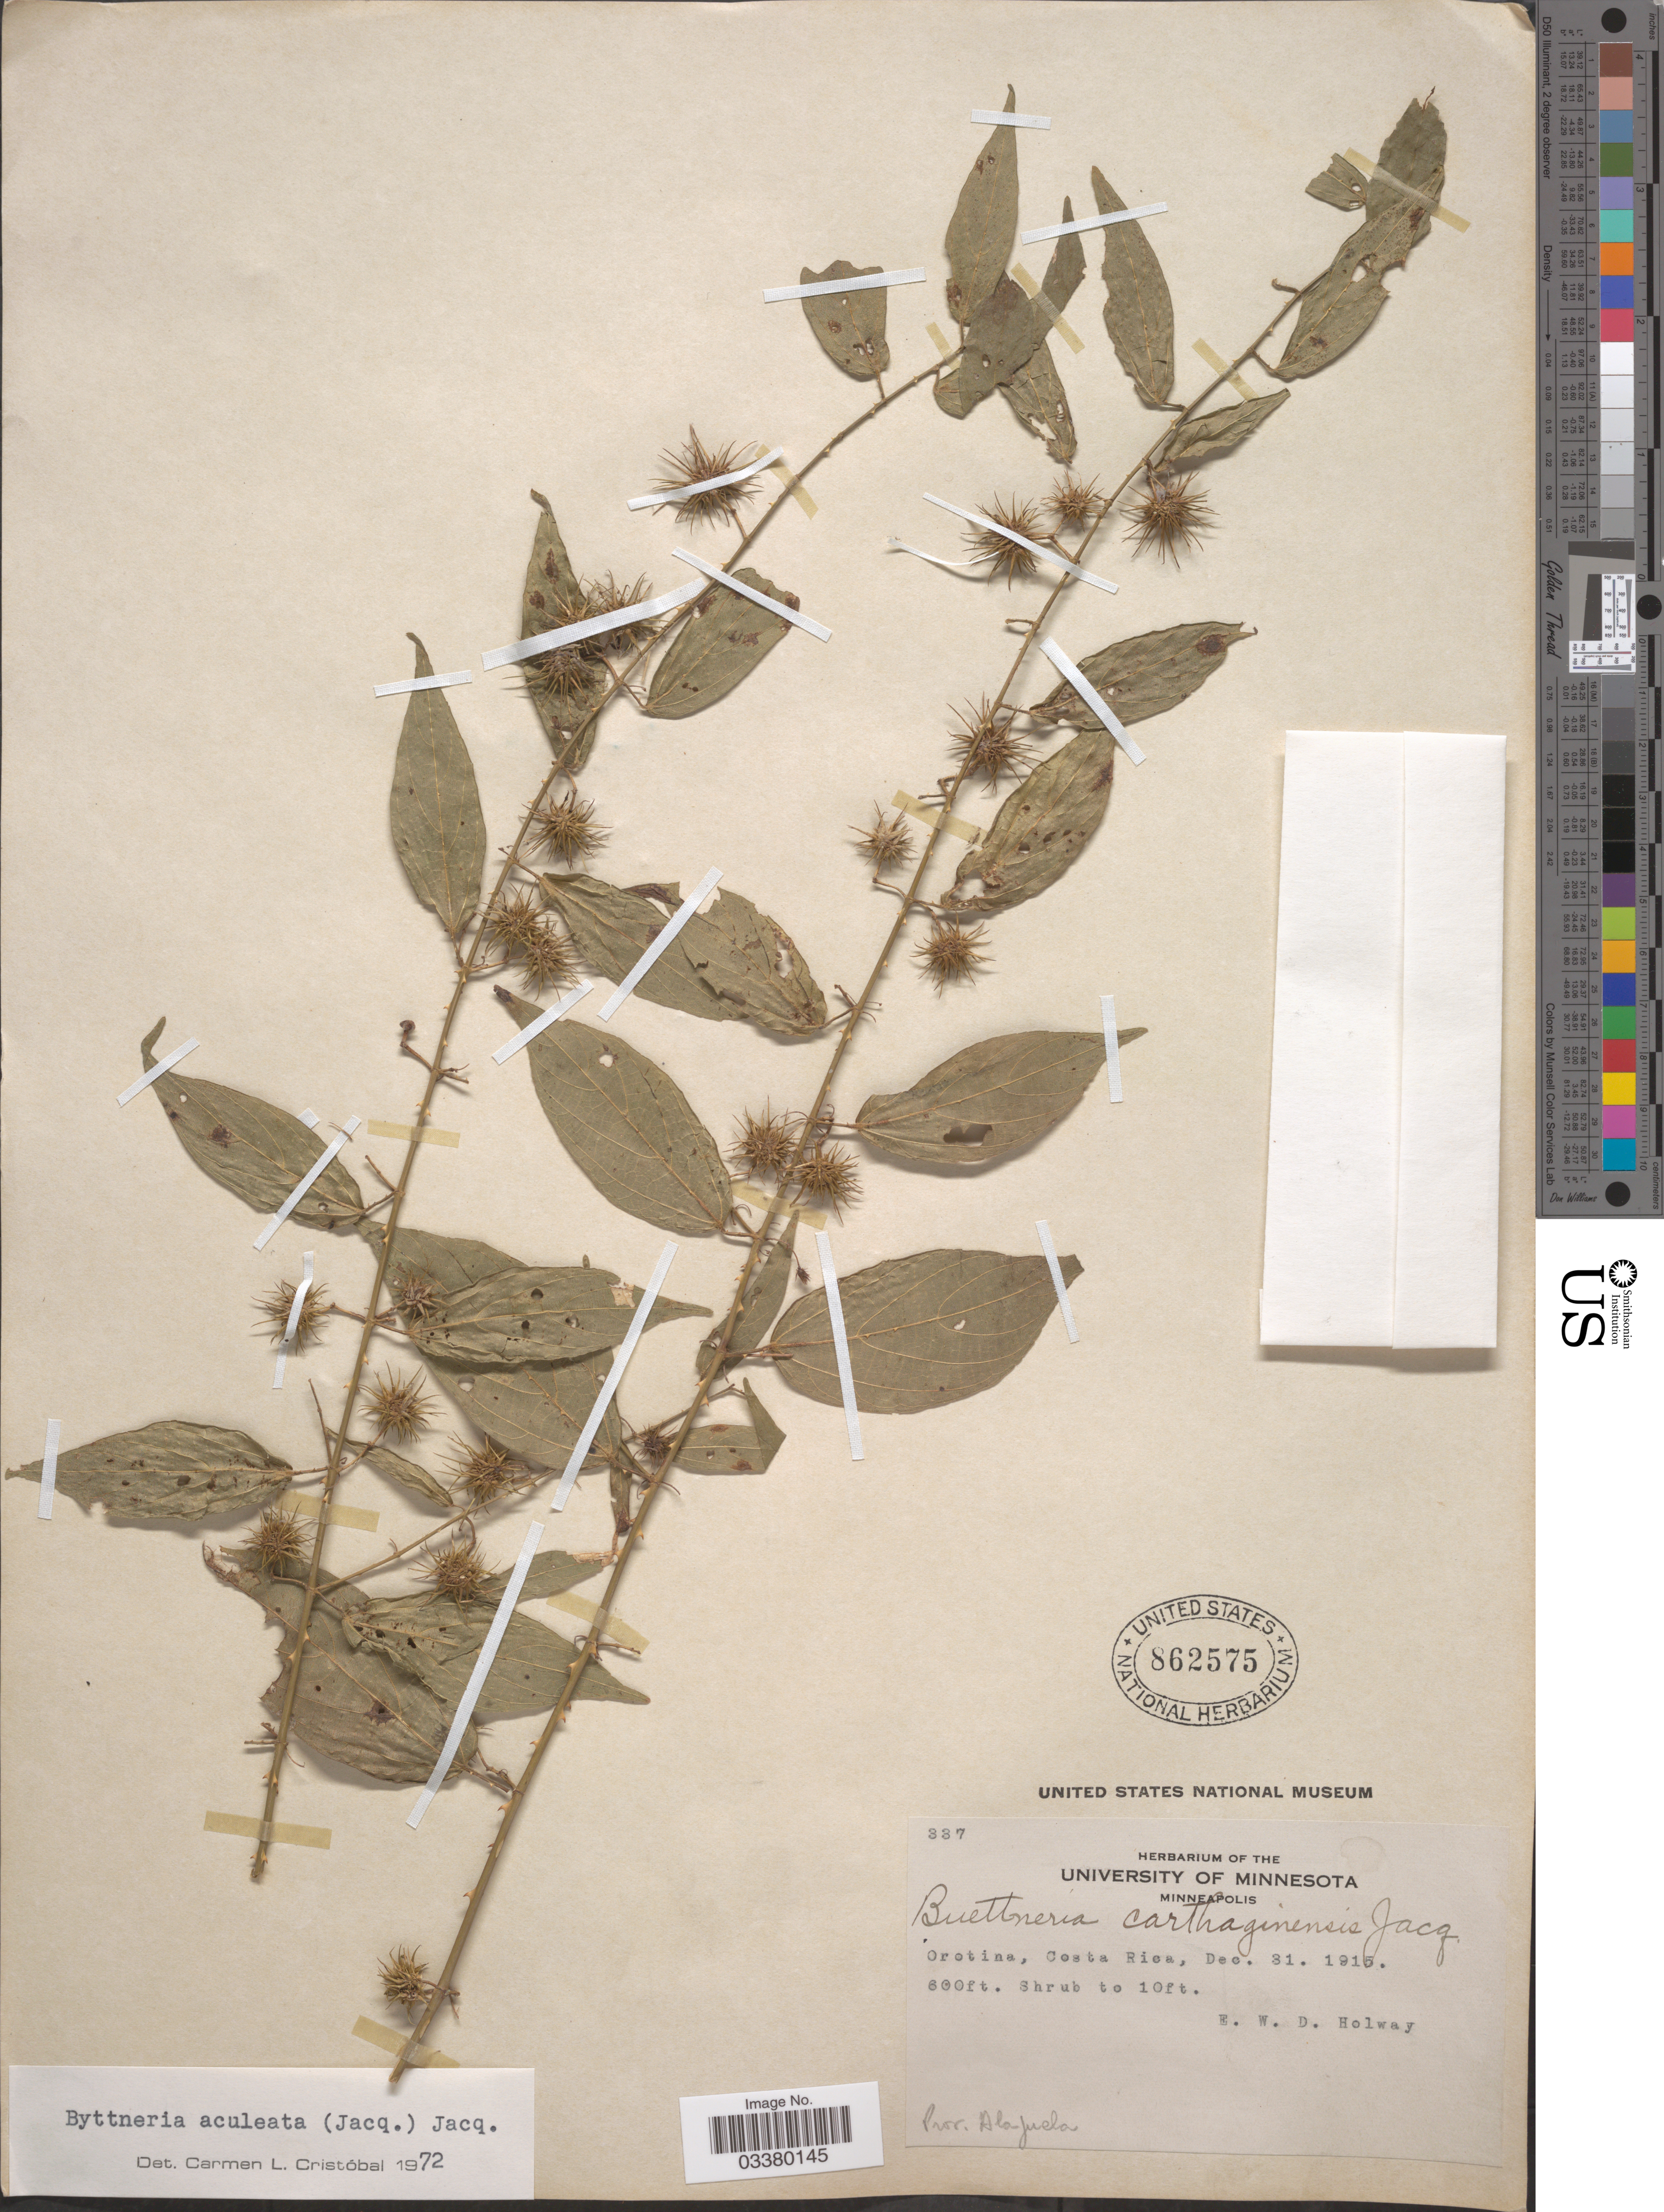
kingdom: Plantae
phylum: Tracheophyta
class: Magnoliopsida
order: Malvales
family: Malvaceae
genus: Byttneria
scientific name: Byttneria aculeata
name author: (Jacq.) Jacq.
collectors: E. W. D. Holway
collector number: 337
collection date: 1915-12-31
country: Costa Rica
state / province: Alajuela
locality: Orotina.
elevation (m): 183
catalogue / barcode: US 862575